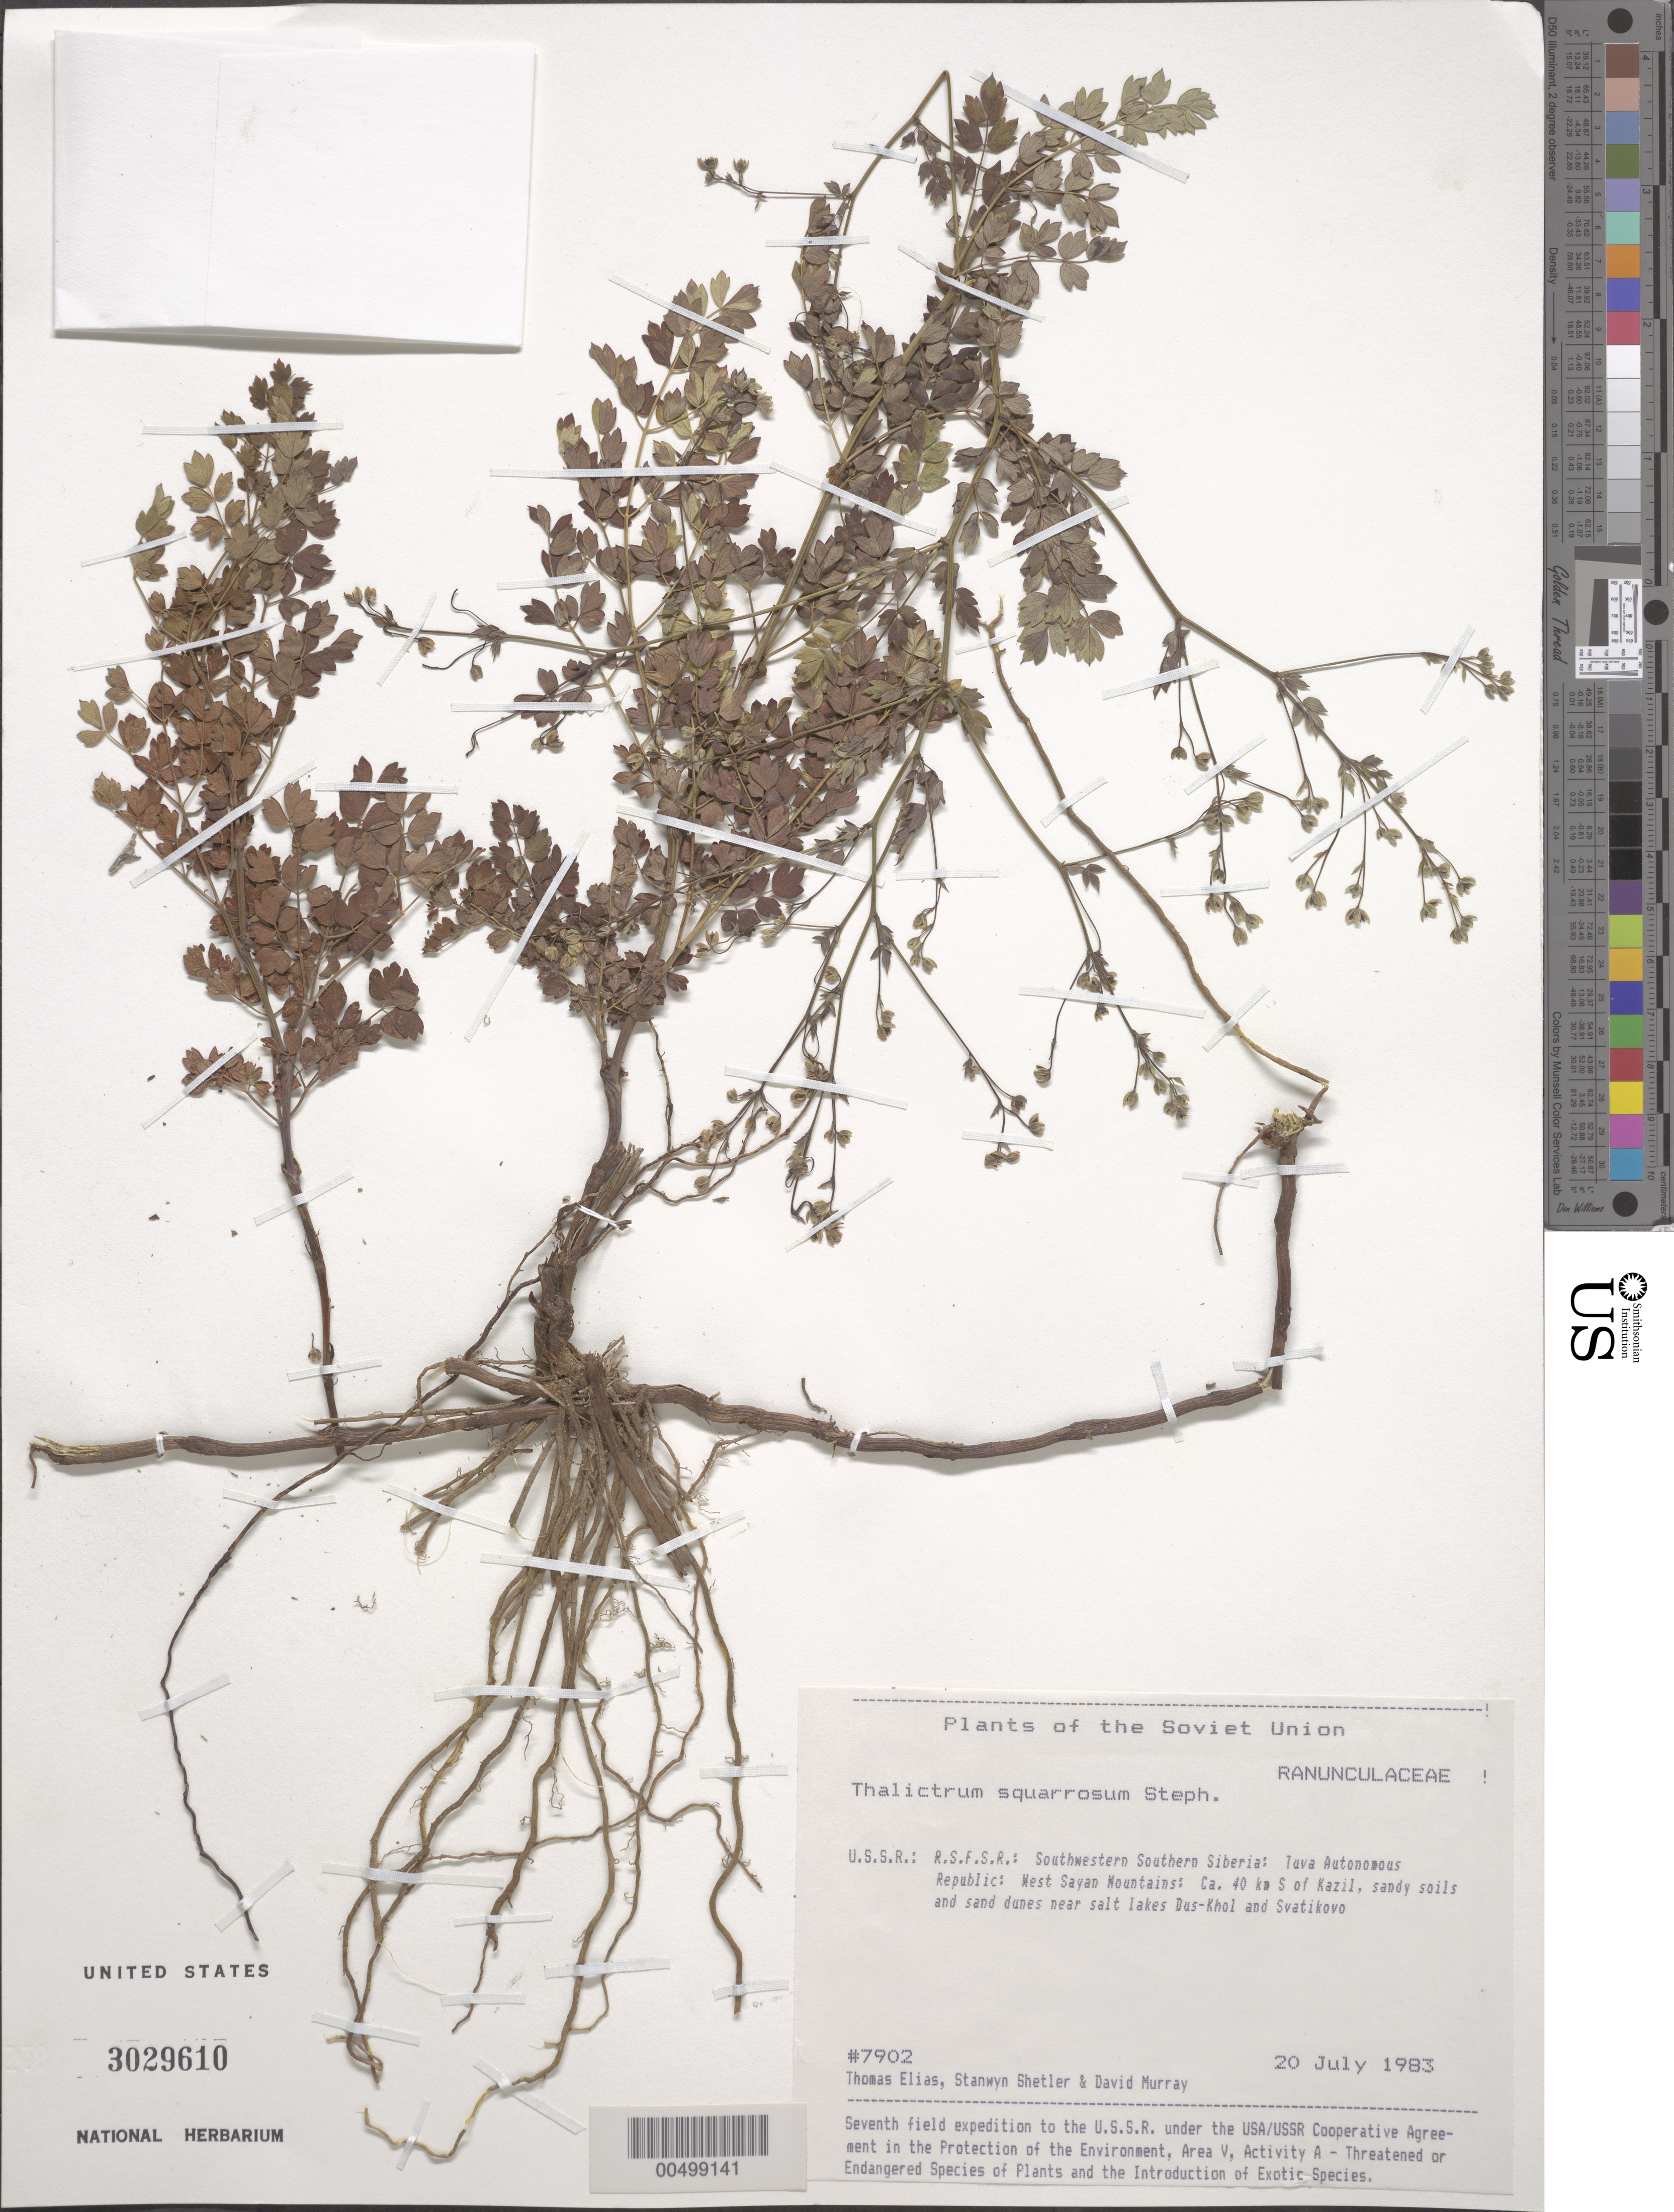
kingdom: Plantae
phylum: Tracheophyta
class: Magnoliopsida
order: Ranunculales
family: Ranunculaceae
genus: Thalictrum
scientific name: Thalictrum squarrosum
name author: Steph.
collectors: T. Elias, S. Shetler & D. F. Murray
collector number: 7902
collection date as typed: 20 Jul 1983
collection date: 1983-07-20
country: Russian Federation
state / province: Tuva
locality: West Sayan Mountains, ca. 40 km S of Kazil [Kyzyl], near salt lakes Dus-Khol and Svatikovo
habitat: sandy soils and sand dunes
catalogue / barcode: US 3029610